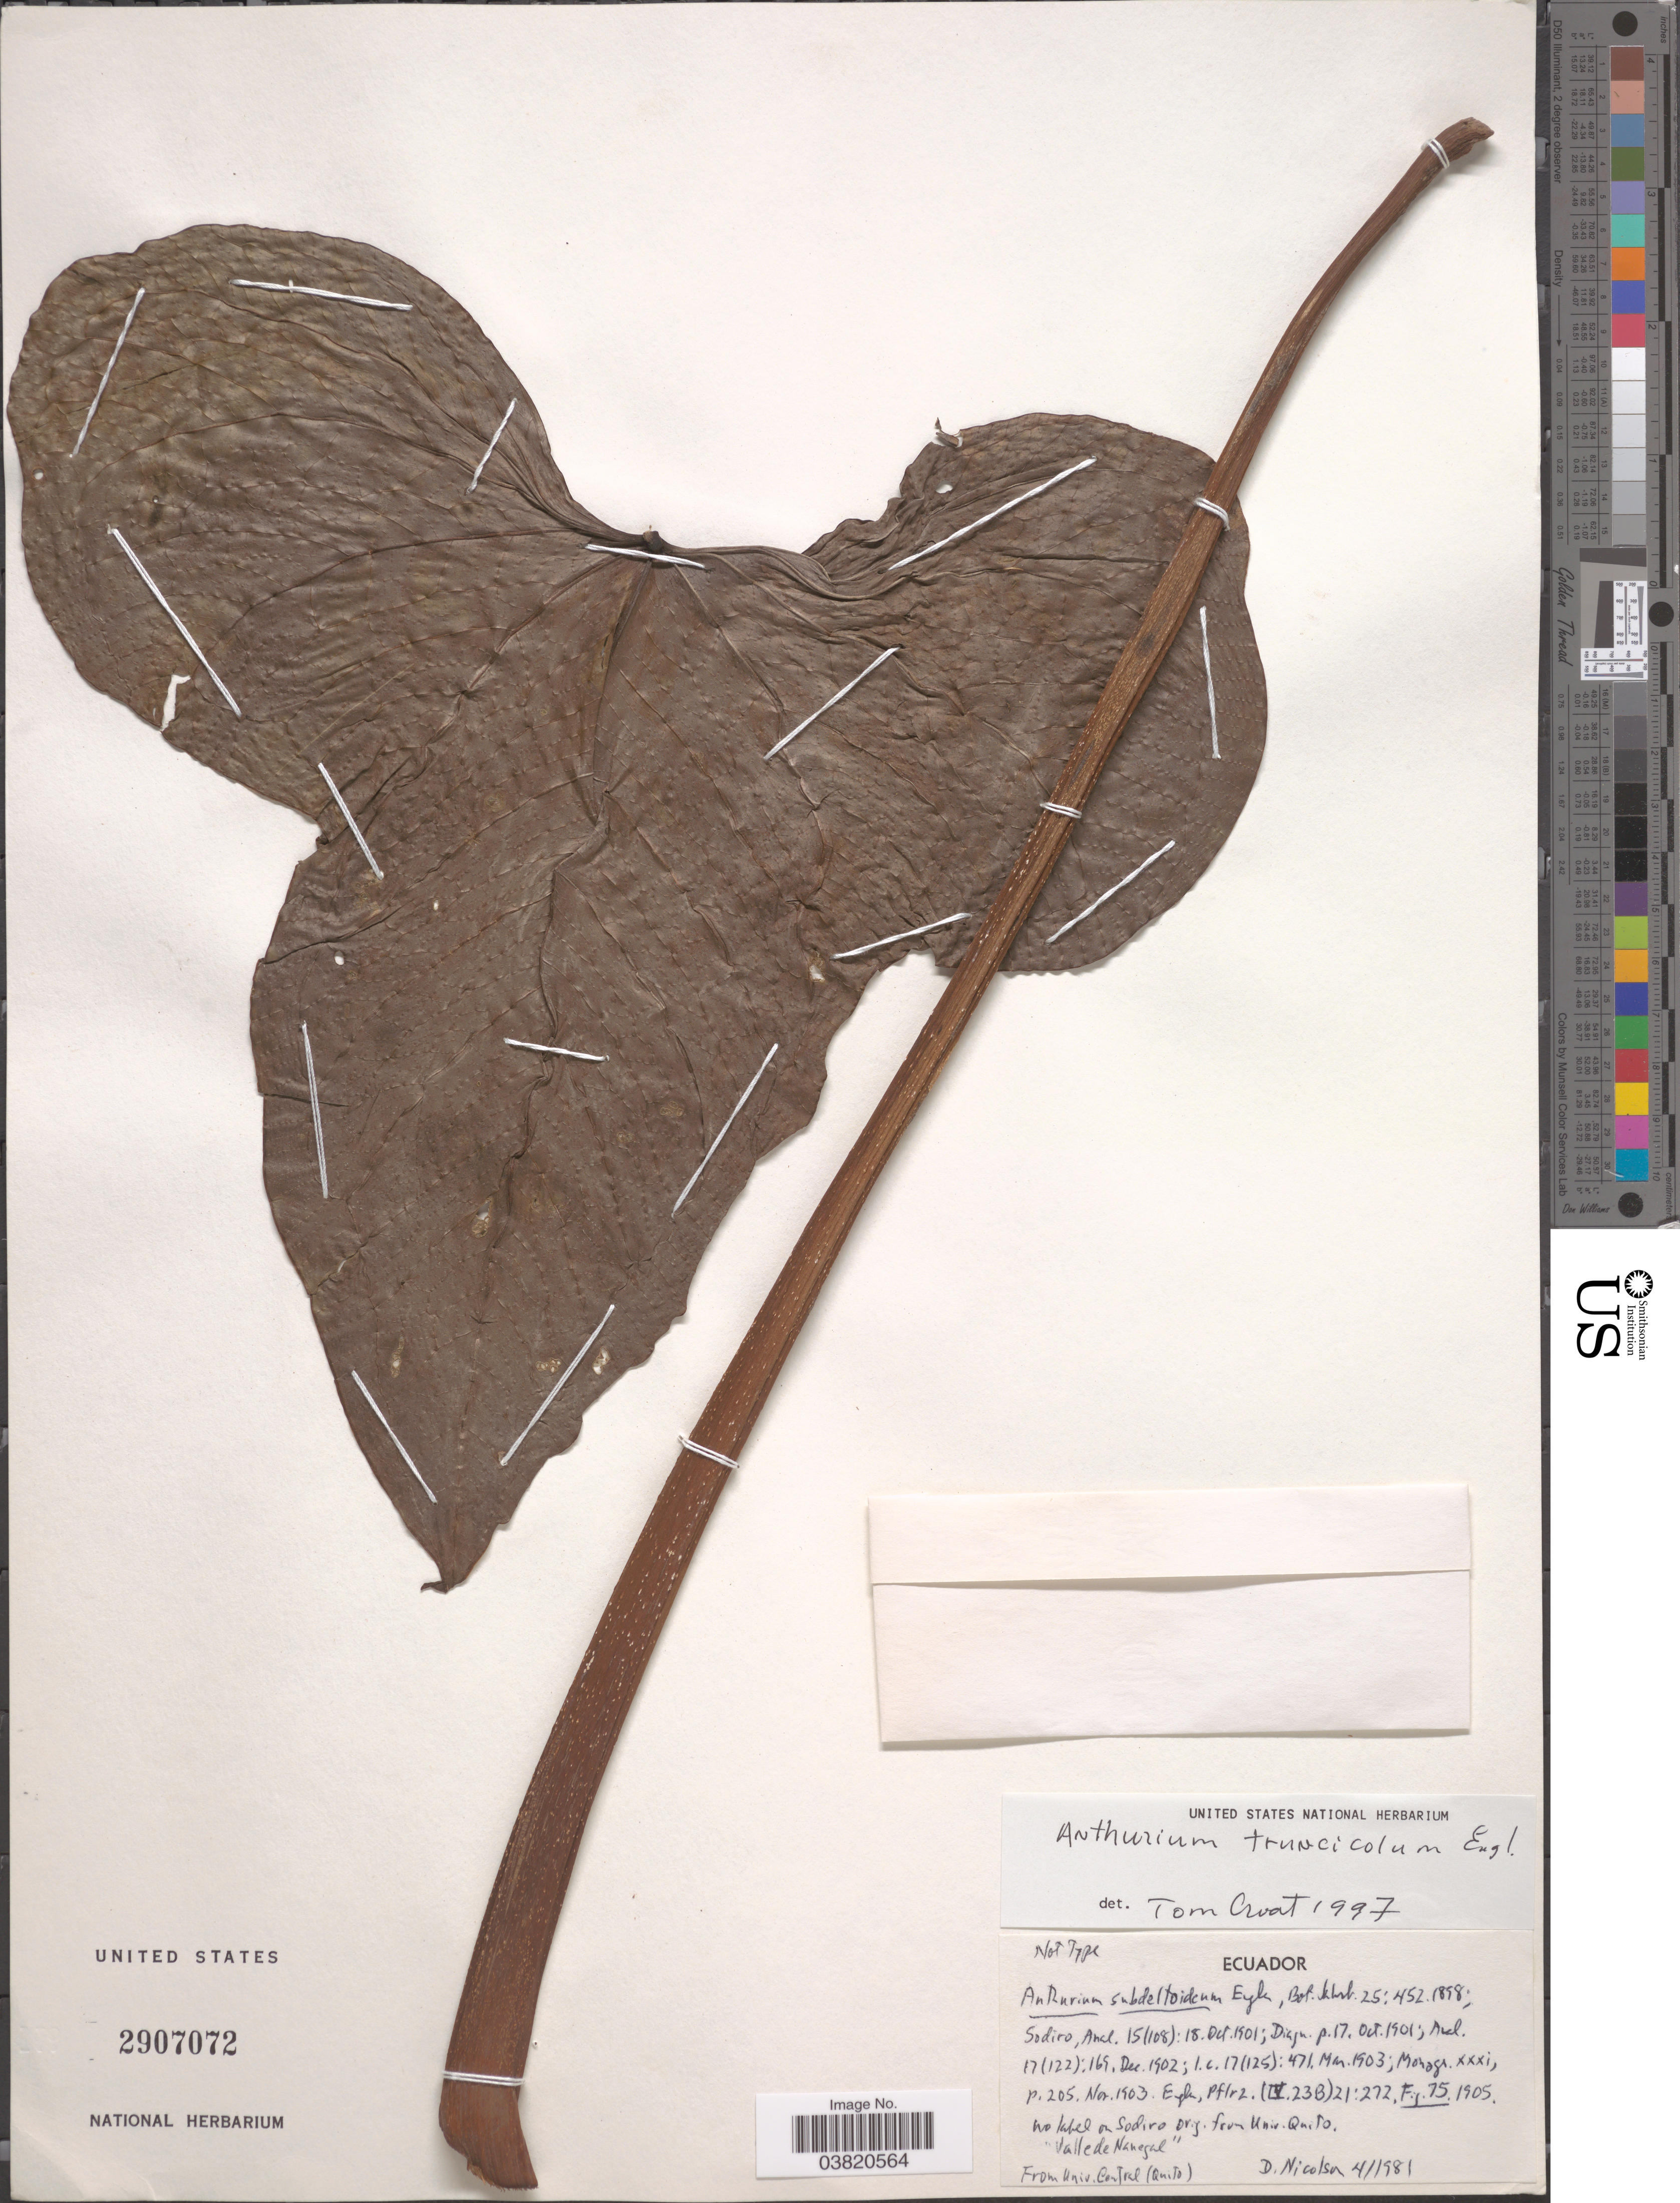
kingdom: Plantae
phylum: Tracheophyta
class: Liliopsida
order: Alismatales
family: Araceae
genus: Anthurium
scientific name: Anthurium truncicola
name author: Engl.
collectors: D. H. Nicolson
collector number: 411981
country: Ecuador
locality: "Valle de Nanegal".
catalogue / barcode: US 2907072